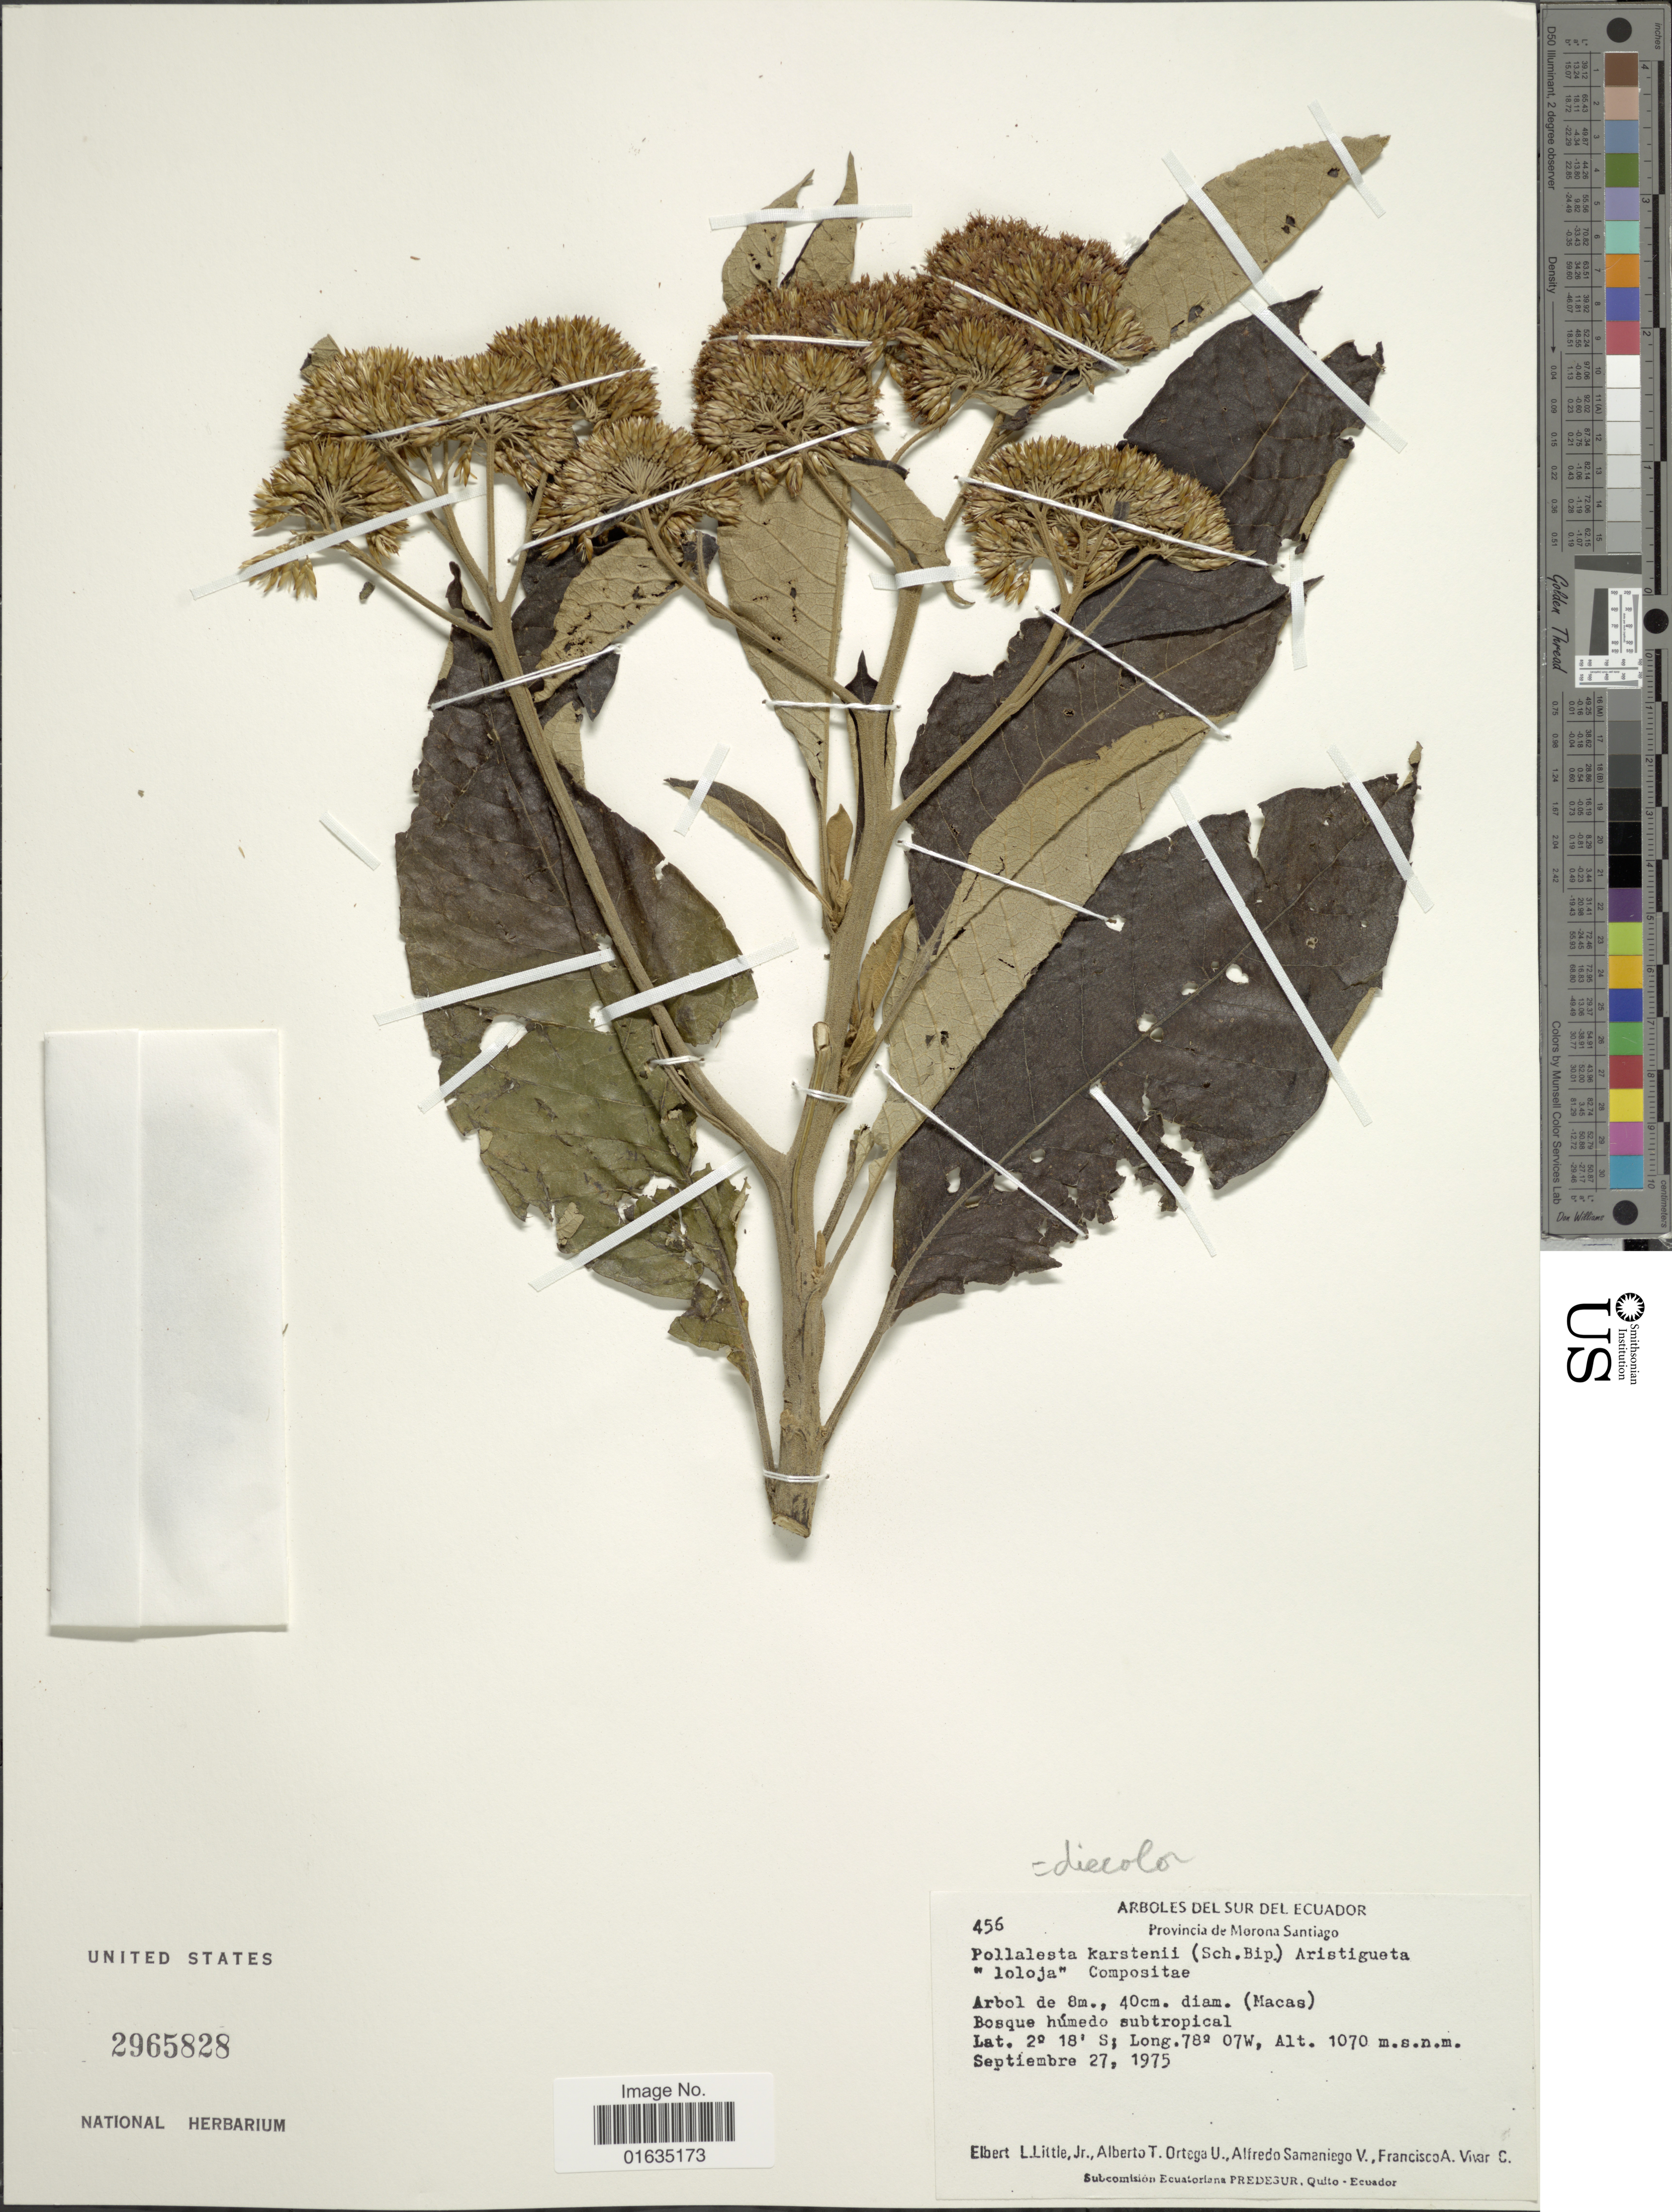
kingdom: Plantae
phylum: Tracheophyta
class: Magnoliopsida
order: Asterales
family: Asteraceae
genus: Pollalesta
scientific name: Pollalesta discolor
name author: (Kunth) Aristeg.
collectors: E. L. Little, A. T. Ortega U., A. V. Samaniego & F. A. Vivar C.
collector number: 456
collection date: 1975-09-27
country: Ecuador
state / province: Morona-Santiago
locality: Sur del Ecuador, Provincia de Morona Santiago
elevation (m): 1070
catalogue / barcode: US 2965828